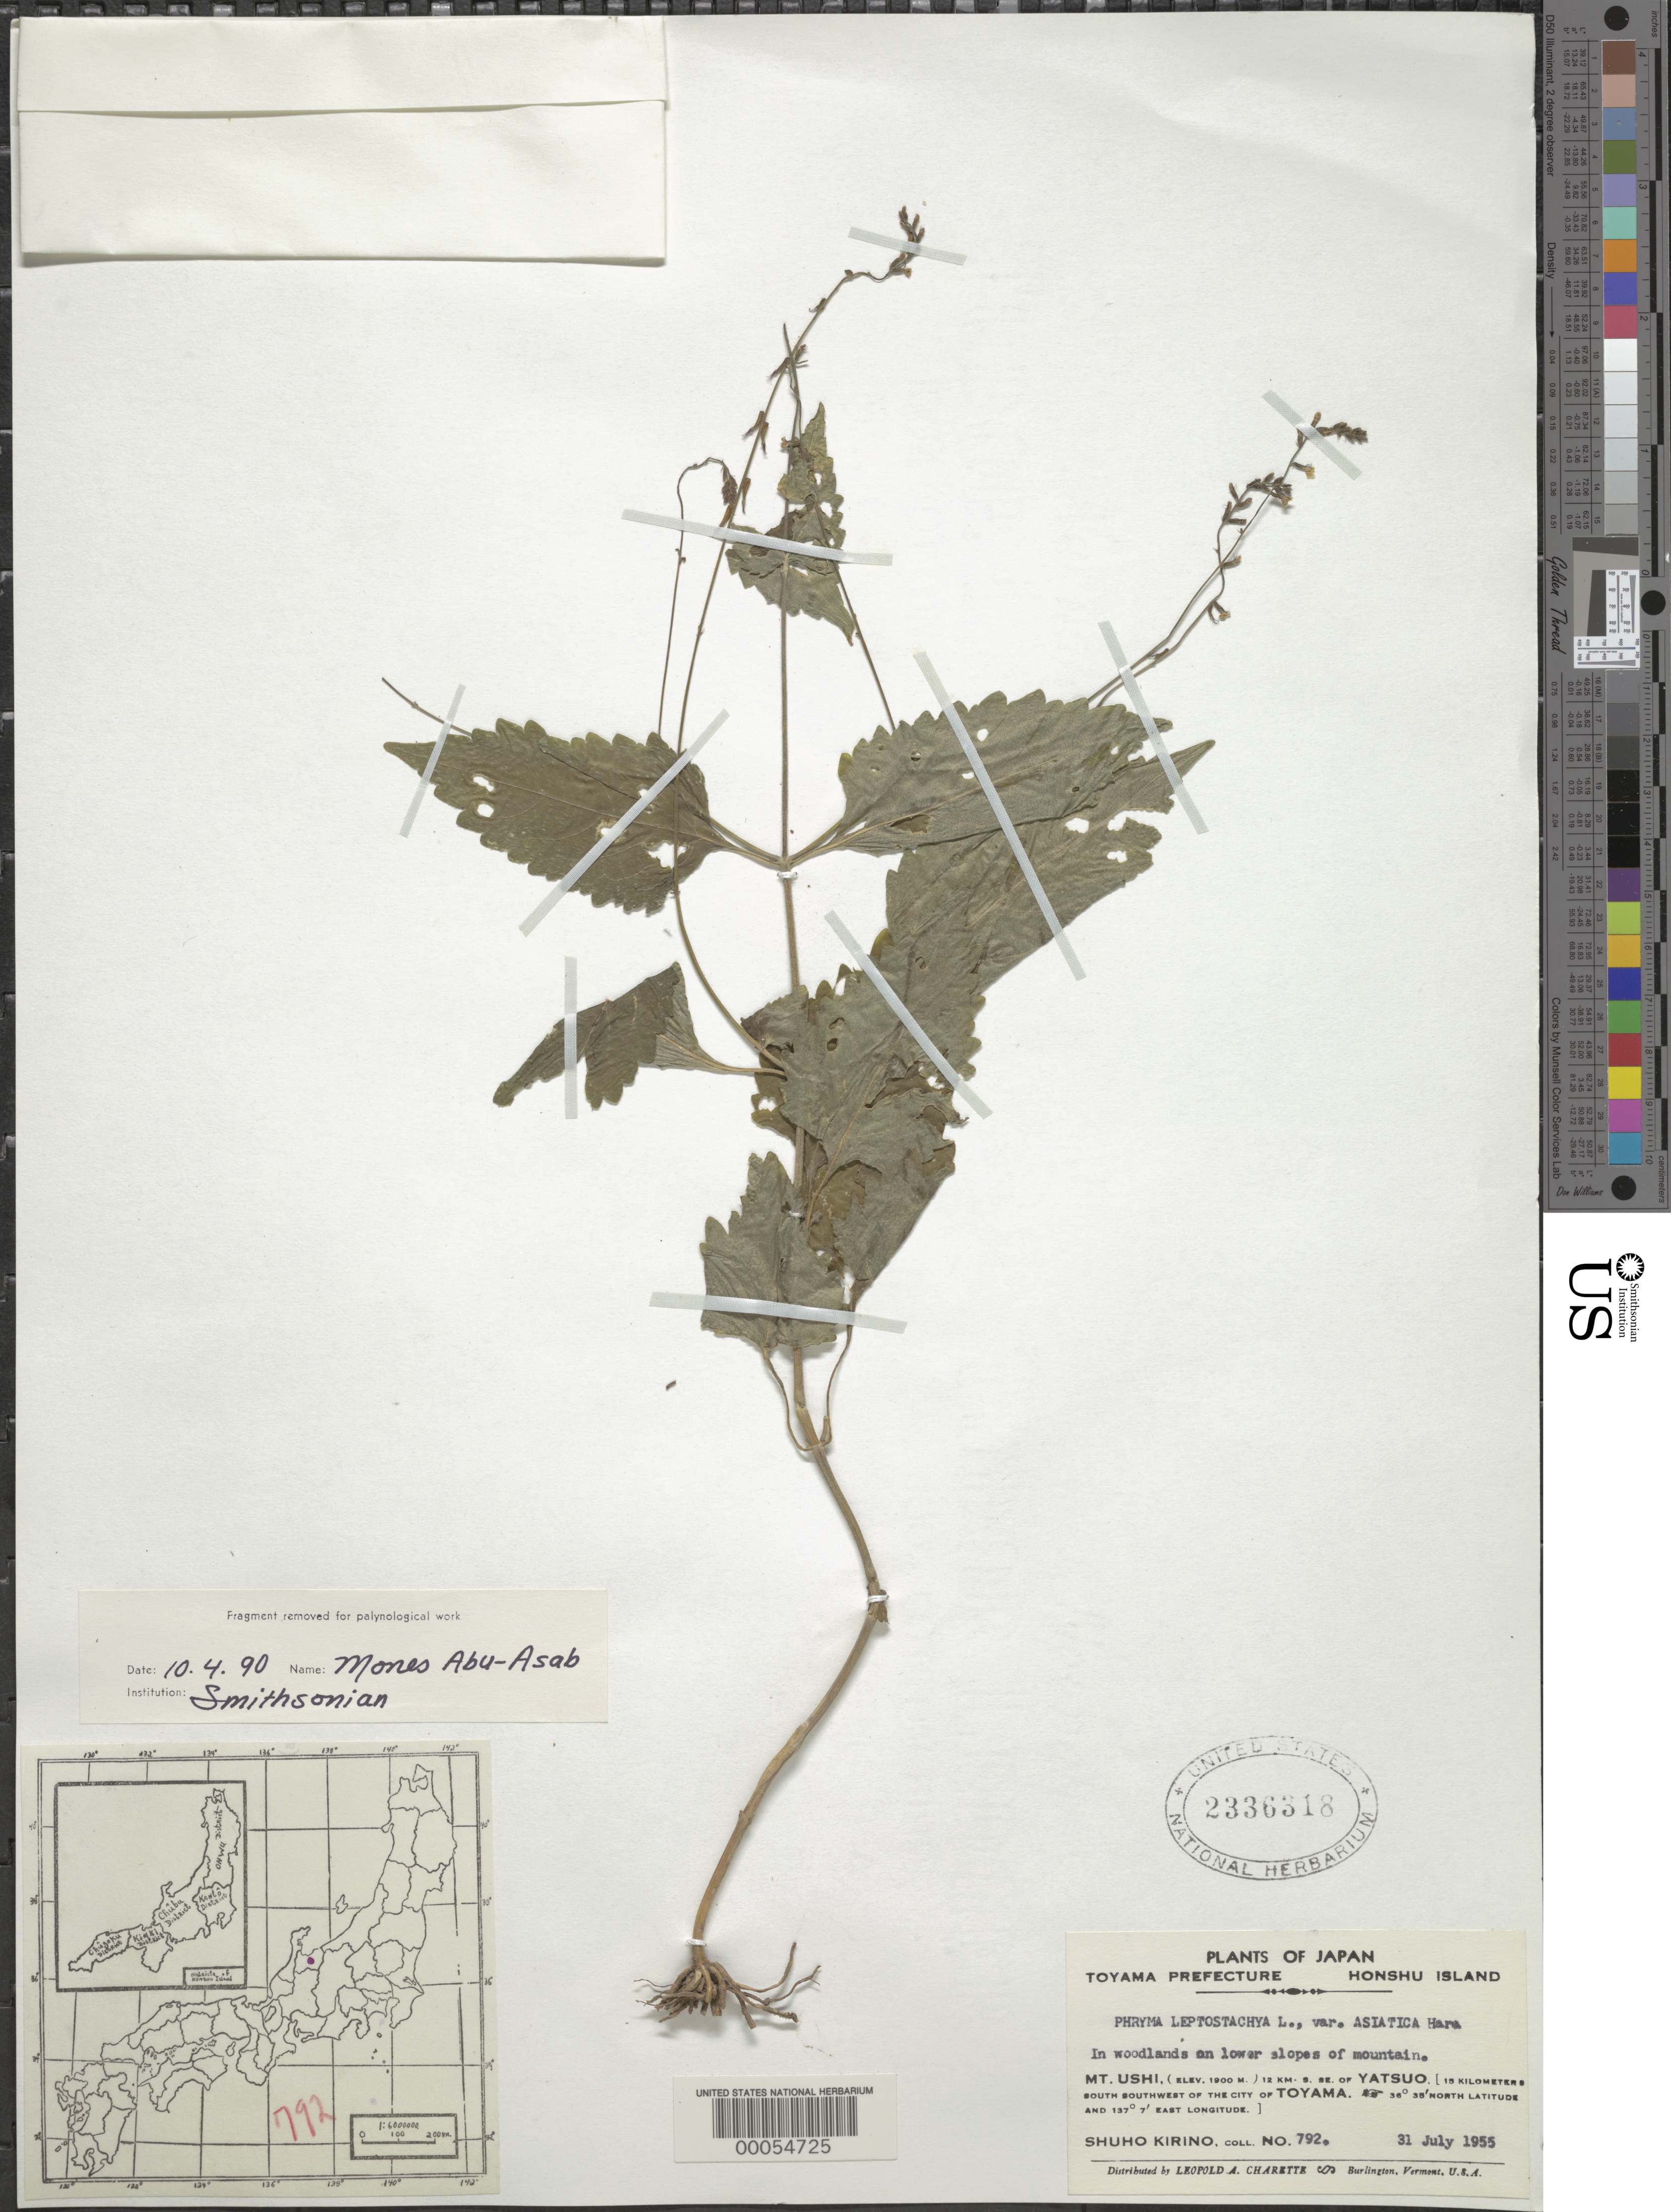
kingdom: Plantae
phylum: Tracheophyta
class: Magnoliopsida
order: Lamiales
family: Phrymaceae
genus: Phryma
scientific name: Phryma leptostachya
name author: L.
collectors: S. Kirino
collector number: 792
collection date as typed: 31 Jul 1955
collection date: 1955-07-31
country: Japan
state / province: Toyama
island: Honshu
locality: Mt. ushi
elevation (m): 1900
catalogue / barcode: US 2336318